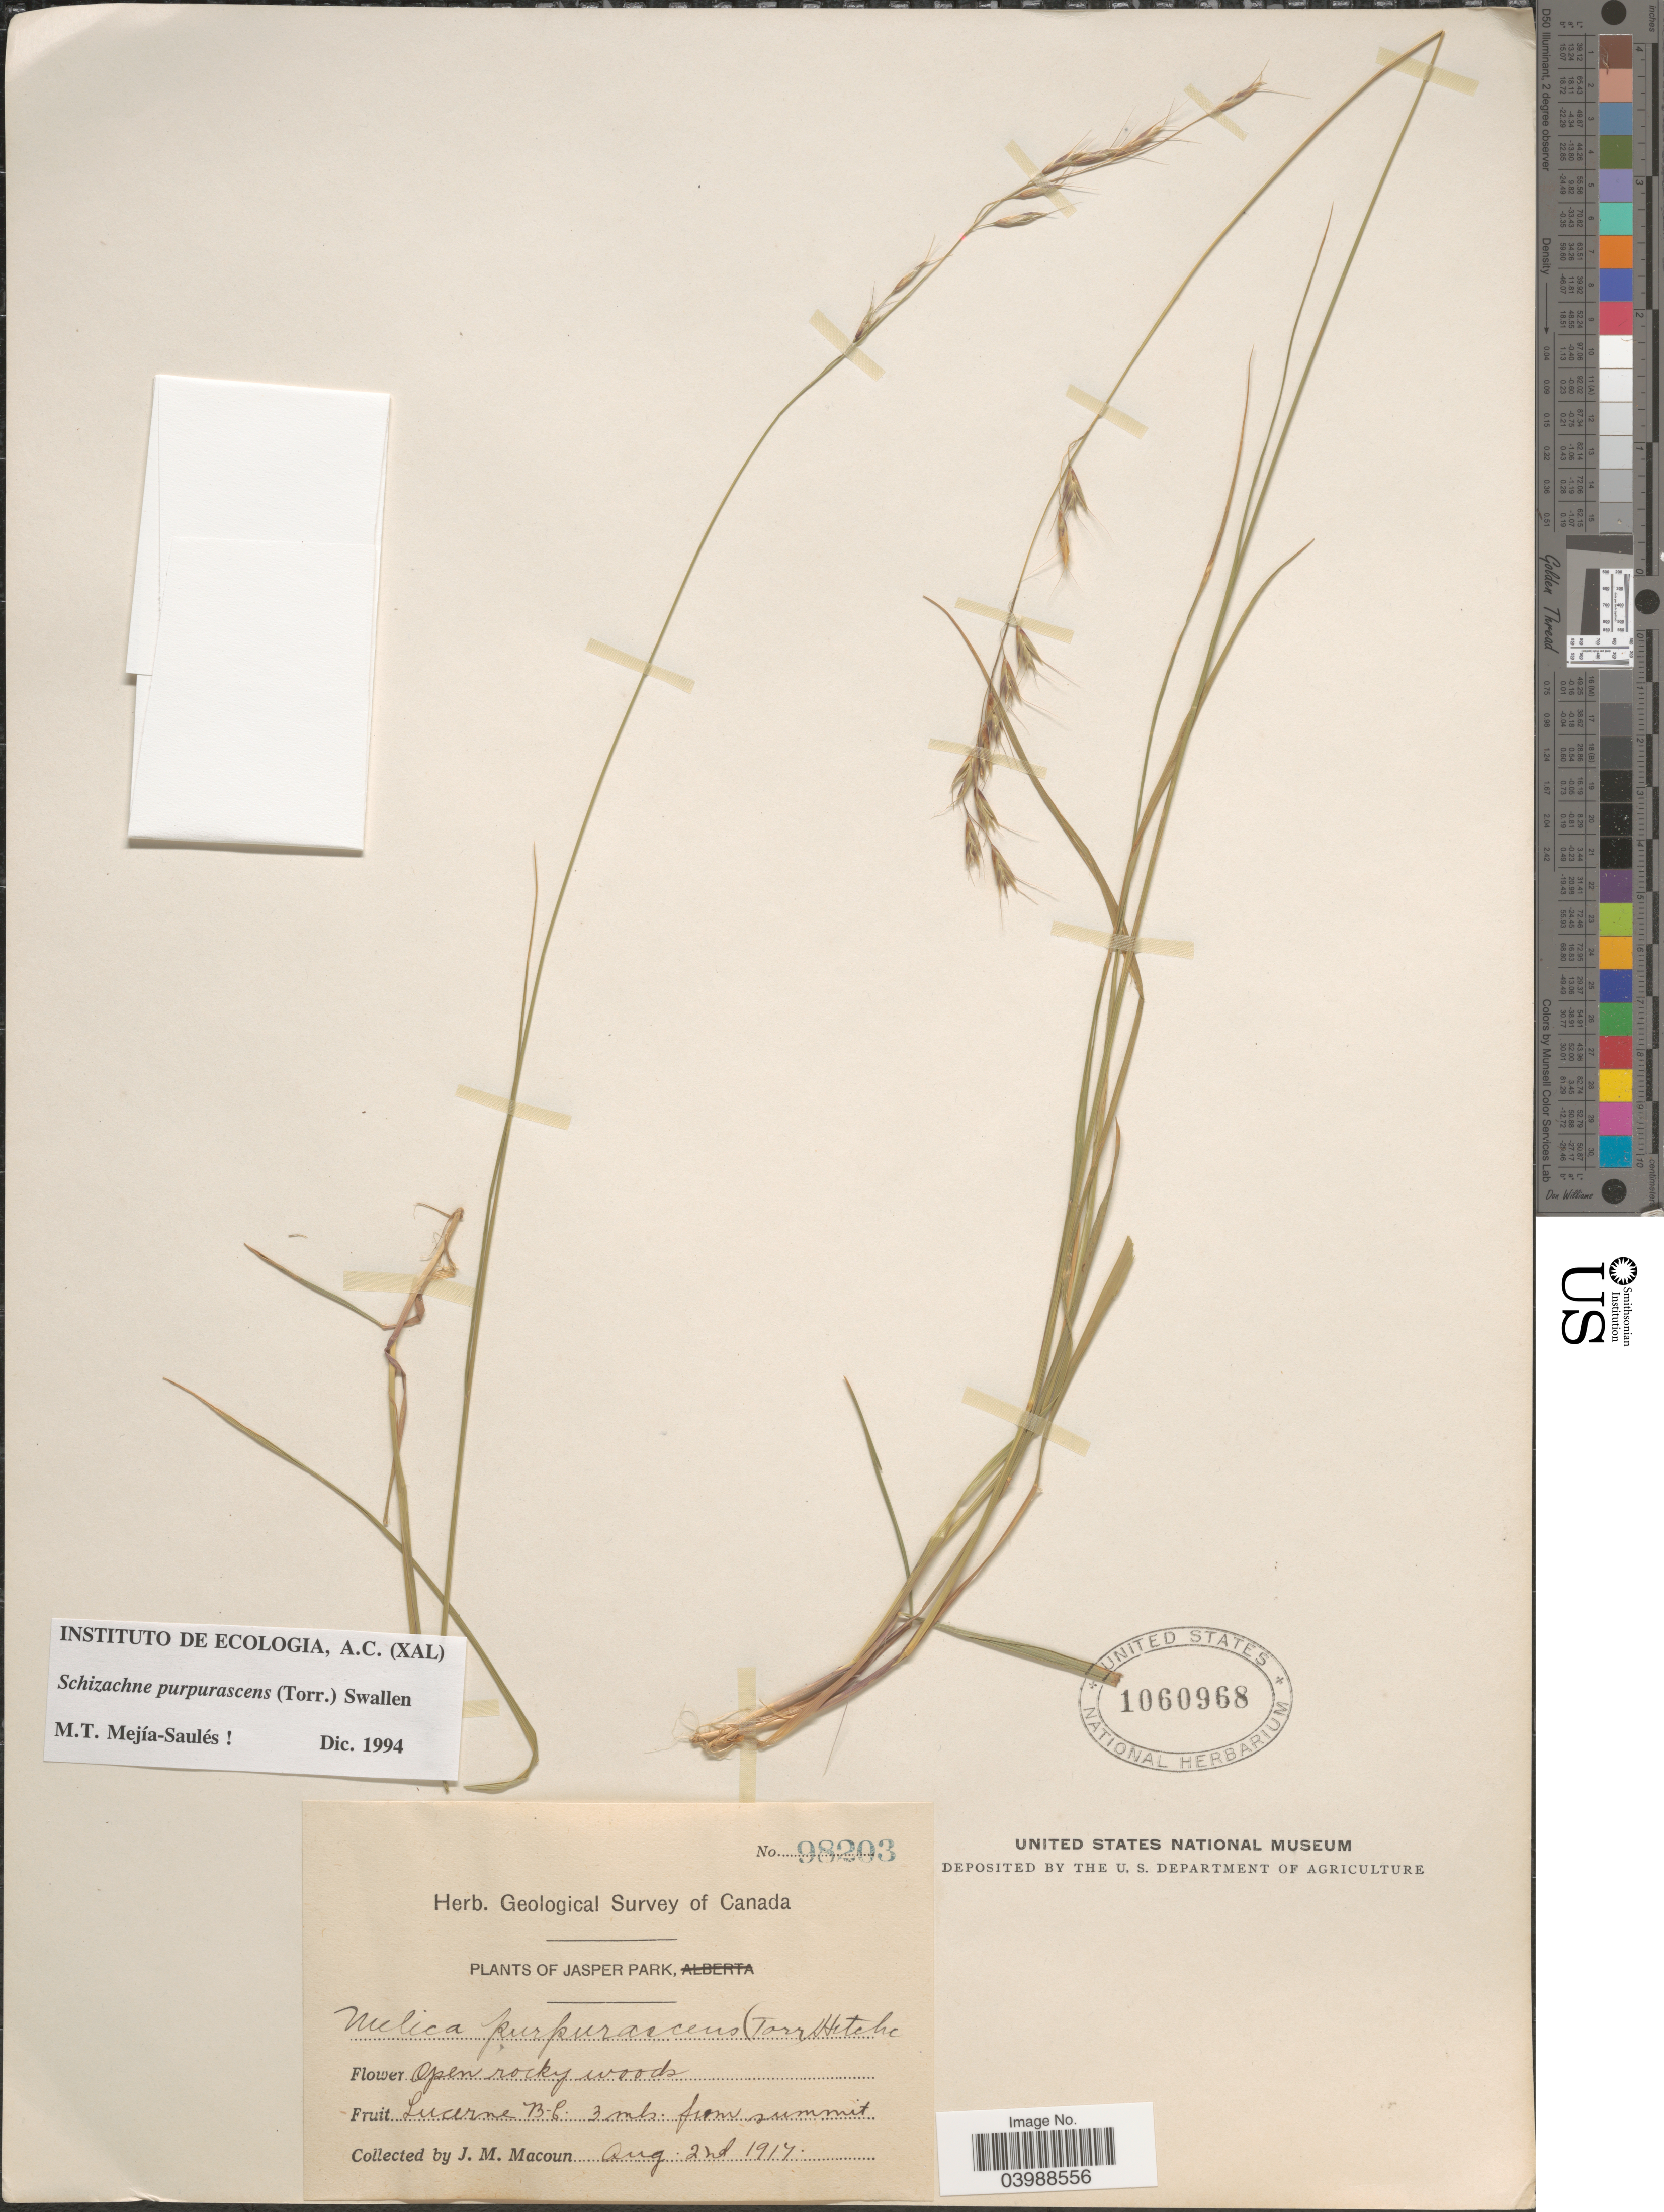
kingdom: Plantae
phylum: Tracheophyta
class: Liliopsida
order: Poales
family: Poaceae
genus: Schizachne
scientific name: Schizachne purpurascens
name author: (Torr.) Swallen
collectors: J. M. Macoun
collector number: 98203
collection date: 1917-08-02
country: Canada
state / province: British Columbia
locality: Jasper Park. Lucerne, 3 mls. from summit.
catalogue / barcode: US 1060968